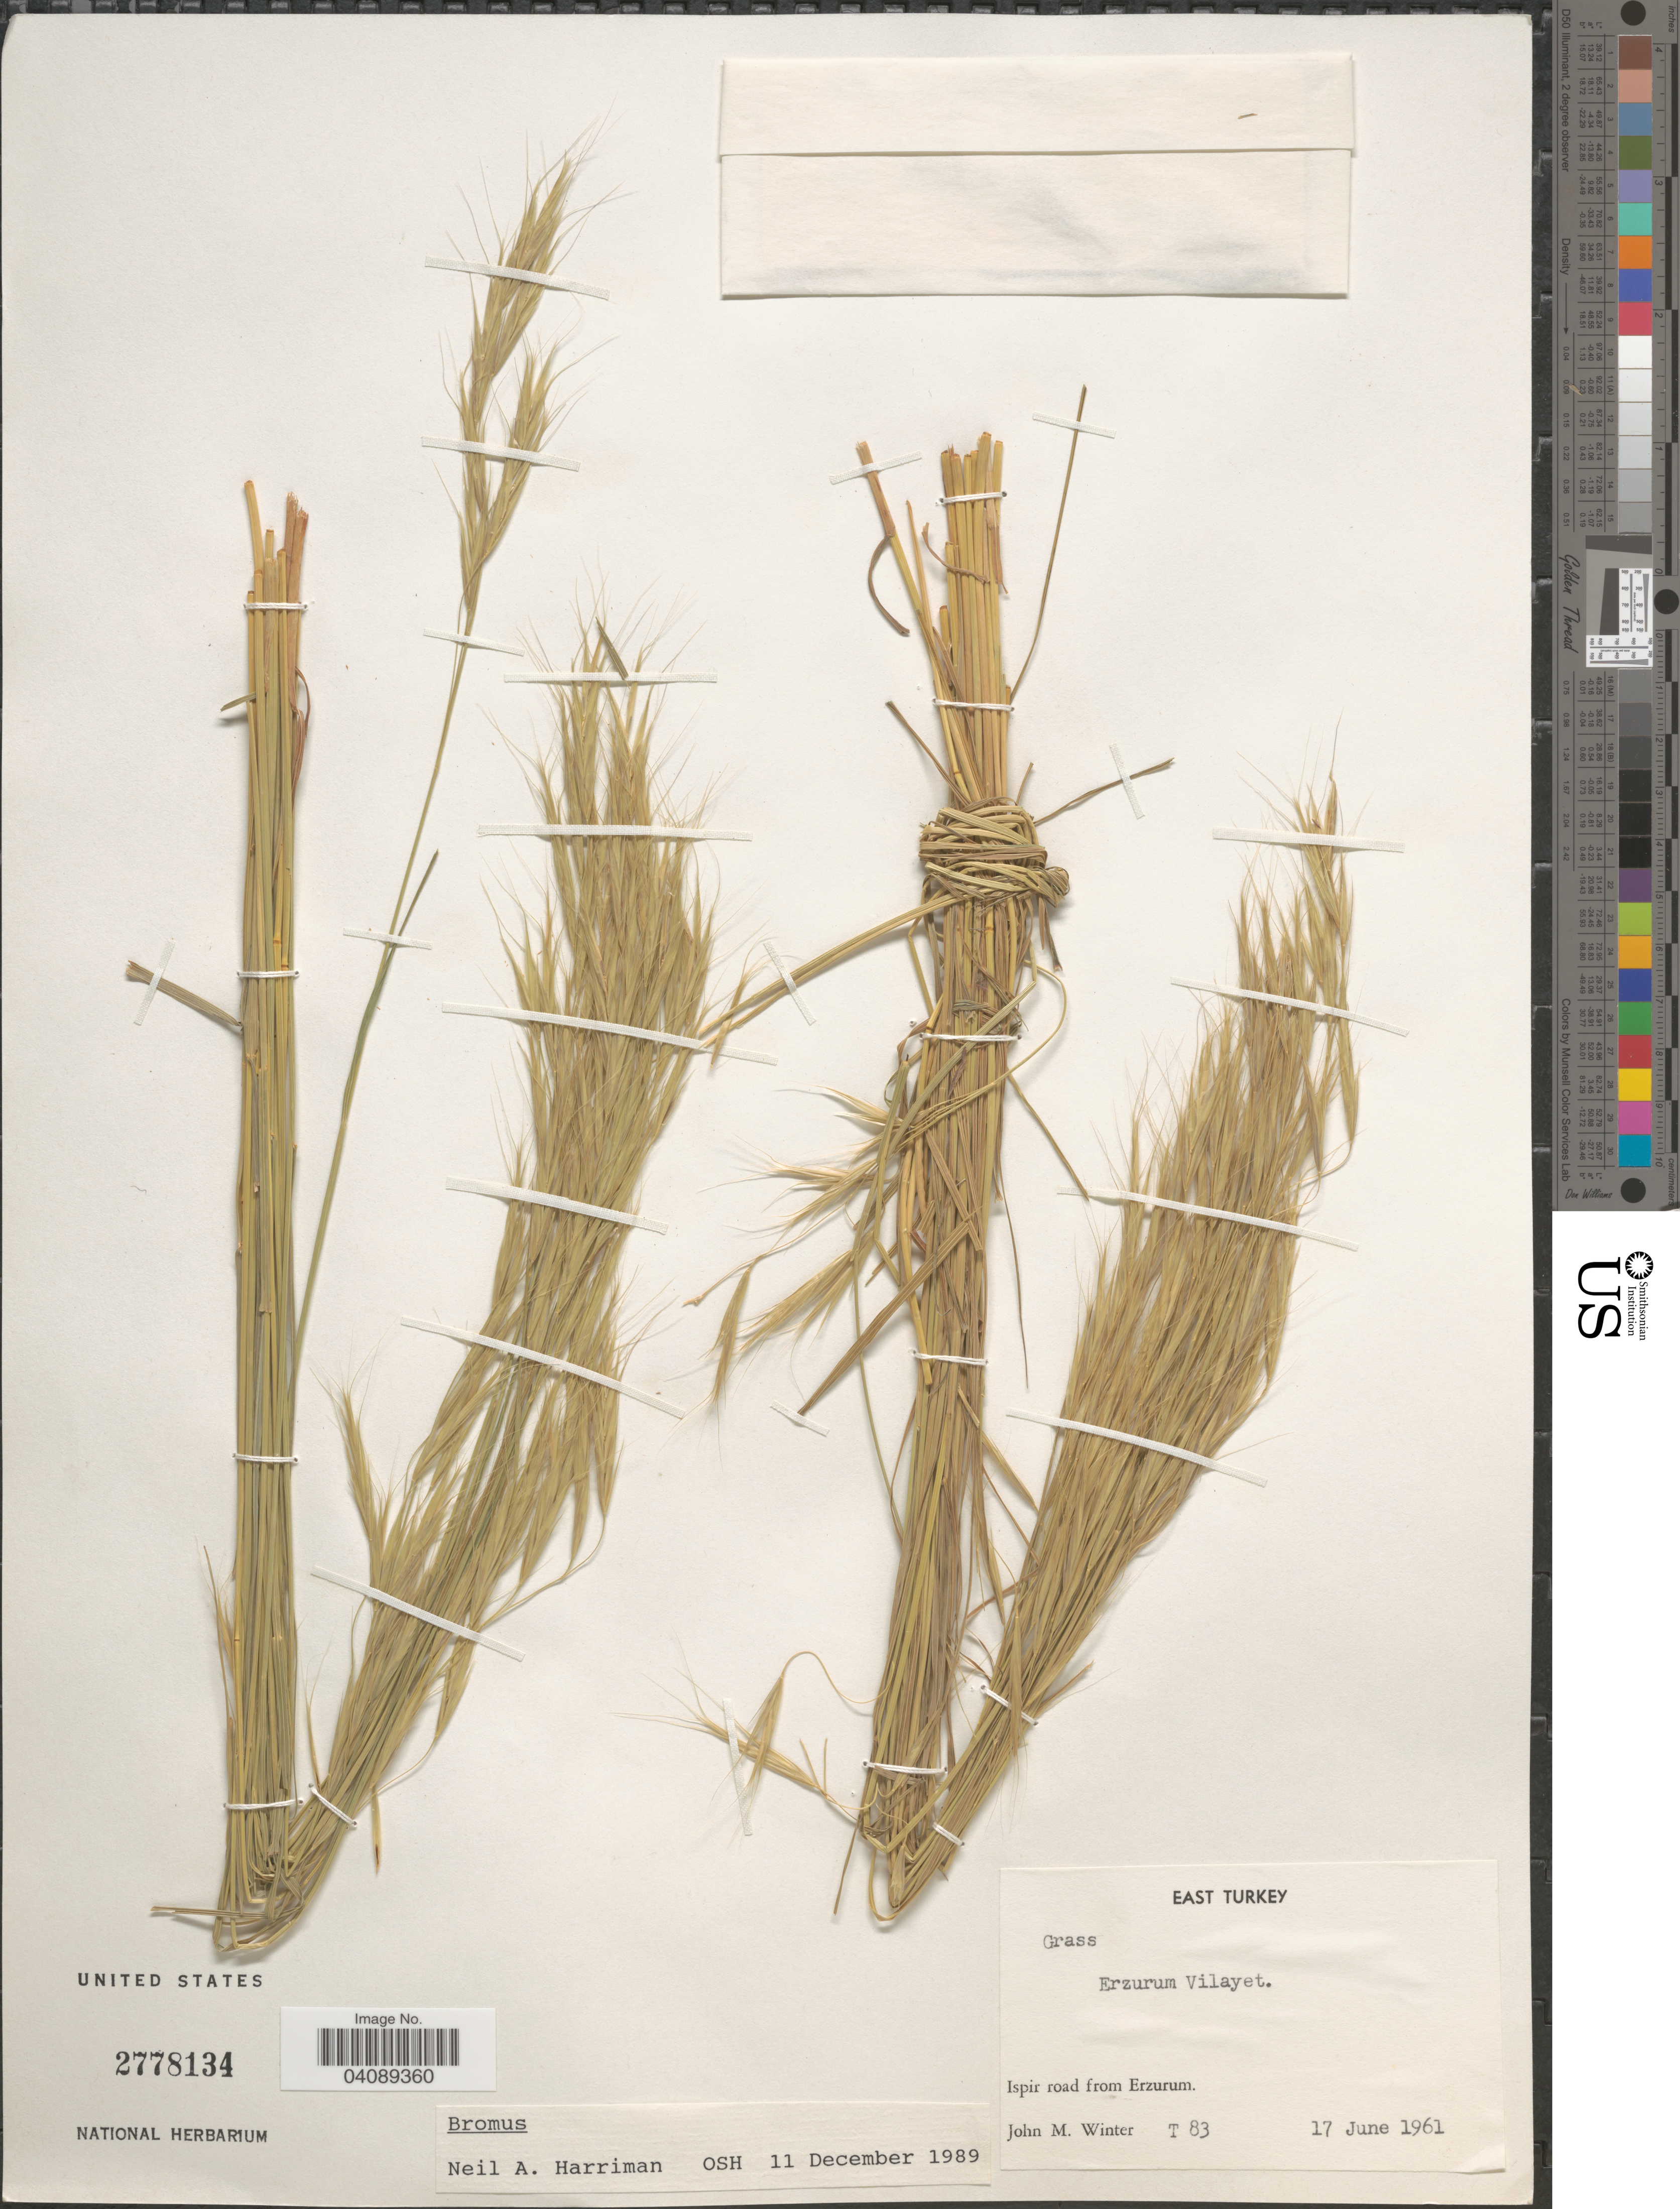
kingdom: Plantae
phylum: Tracheophyta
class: Liliopsida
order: Poales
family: Poaceae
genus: Bromus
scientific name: Bromus sp.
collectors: J. M. Winter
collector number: T83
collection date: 1961-06-17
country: Turkey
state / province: Erzurum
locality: East Turkey. Ispir road from Erzurum.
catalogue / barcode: US 2778134